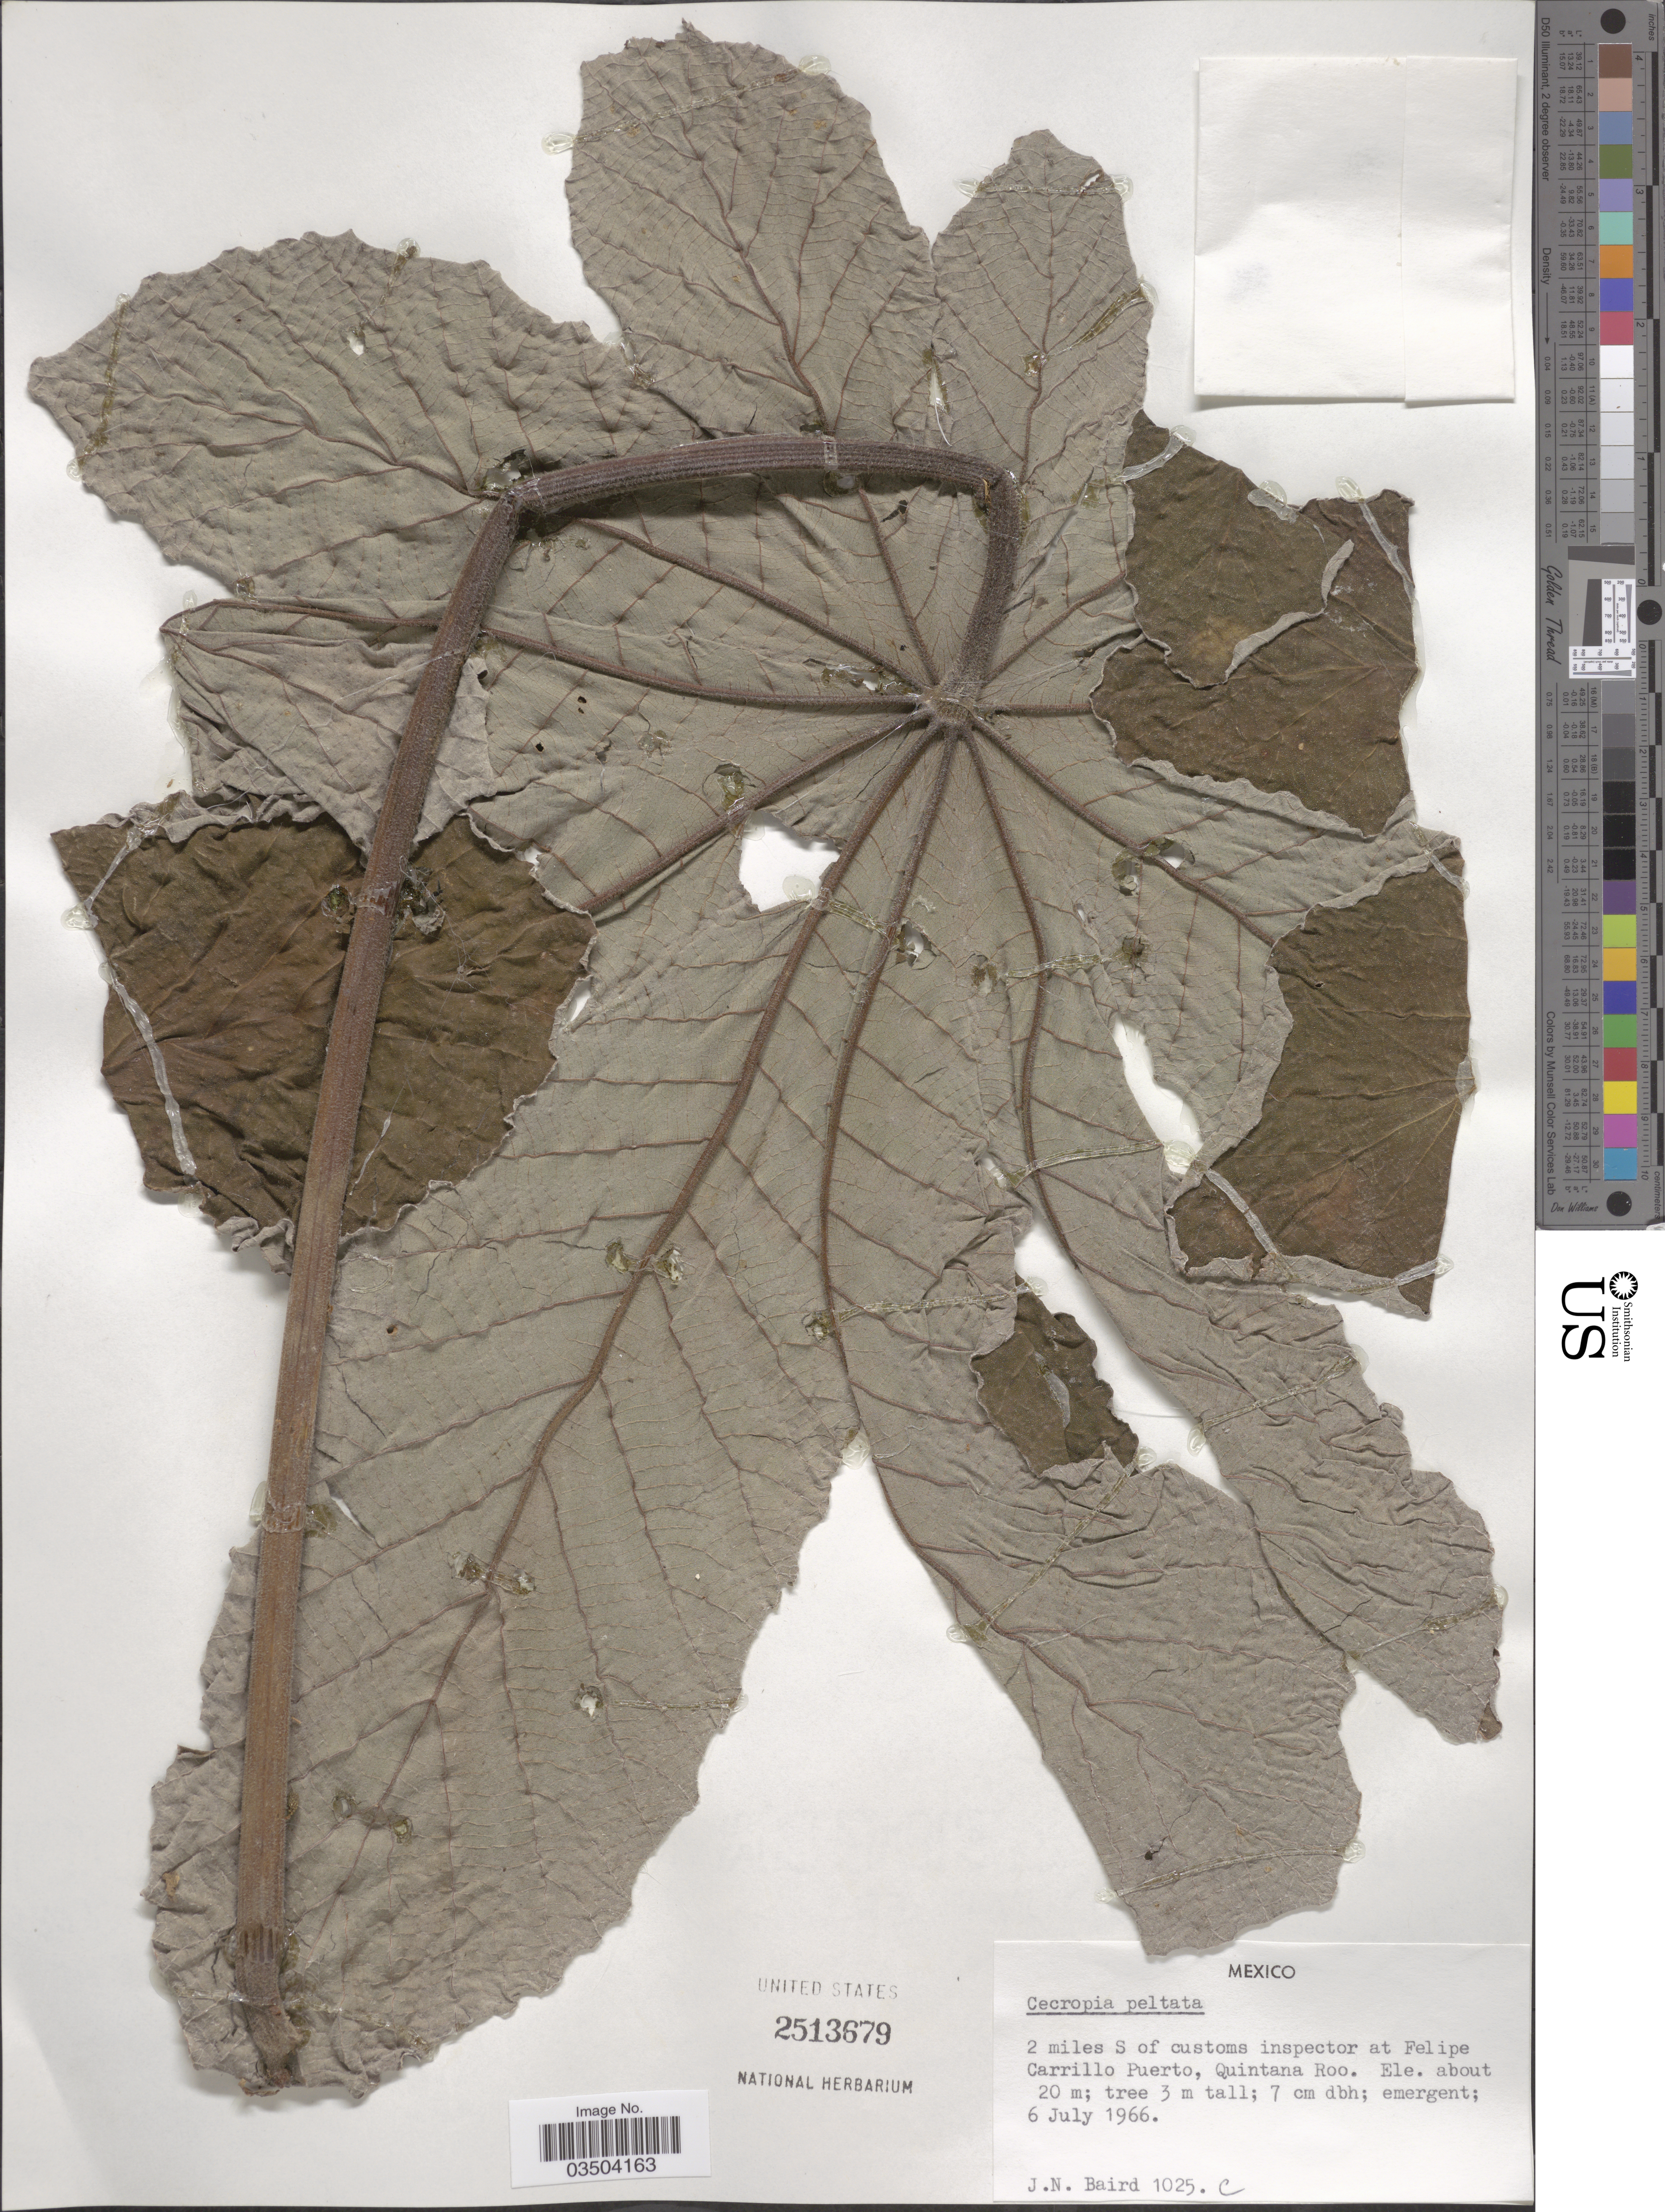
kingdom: Plantae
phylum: Tracheophyta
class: Magnoliopsida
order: Rosales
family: Urticaceae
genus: Cecropia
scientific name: Cecropia peltata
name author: L.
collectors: J. Baird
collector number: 1025c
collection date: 1966-07-06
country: Mexico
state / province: Quintana Roo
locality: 2 miles S of customs inspector at Felipe Carrillo Puerto.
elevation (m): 20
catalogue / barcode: US 2513679